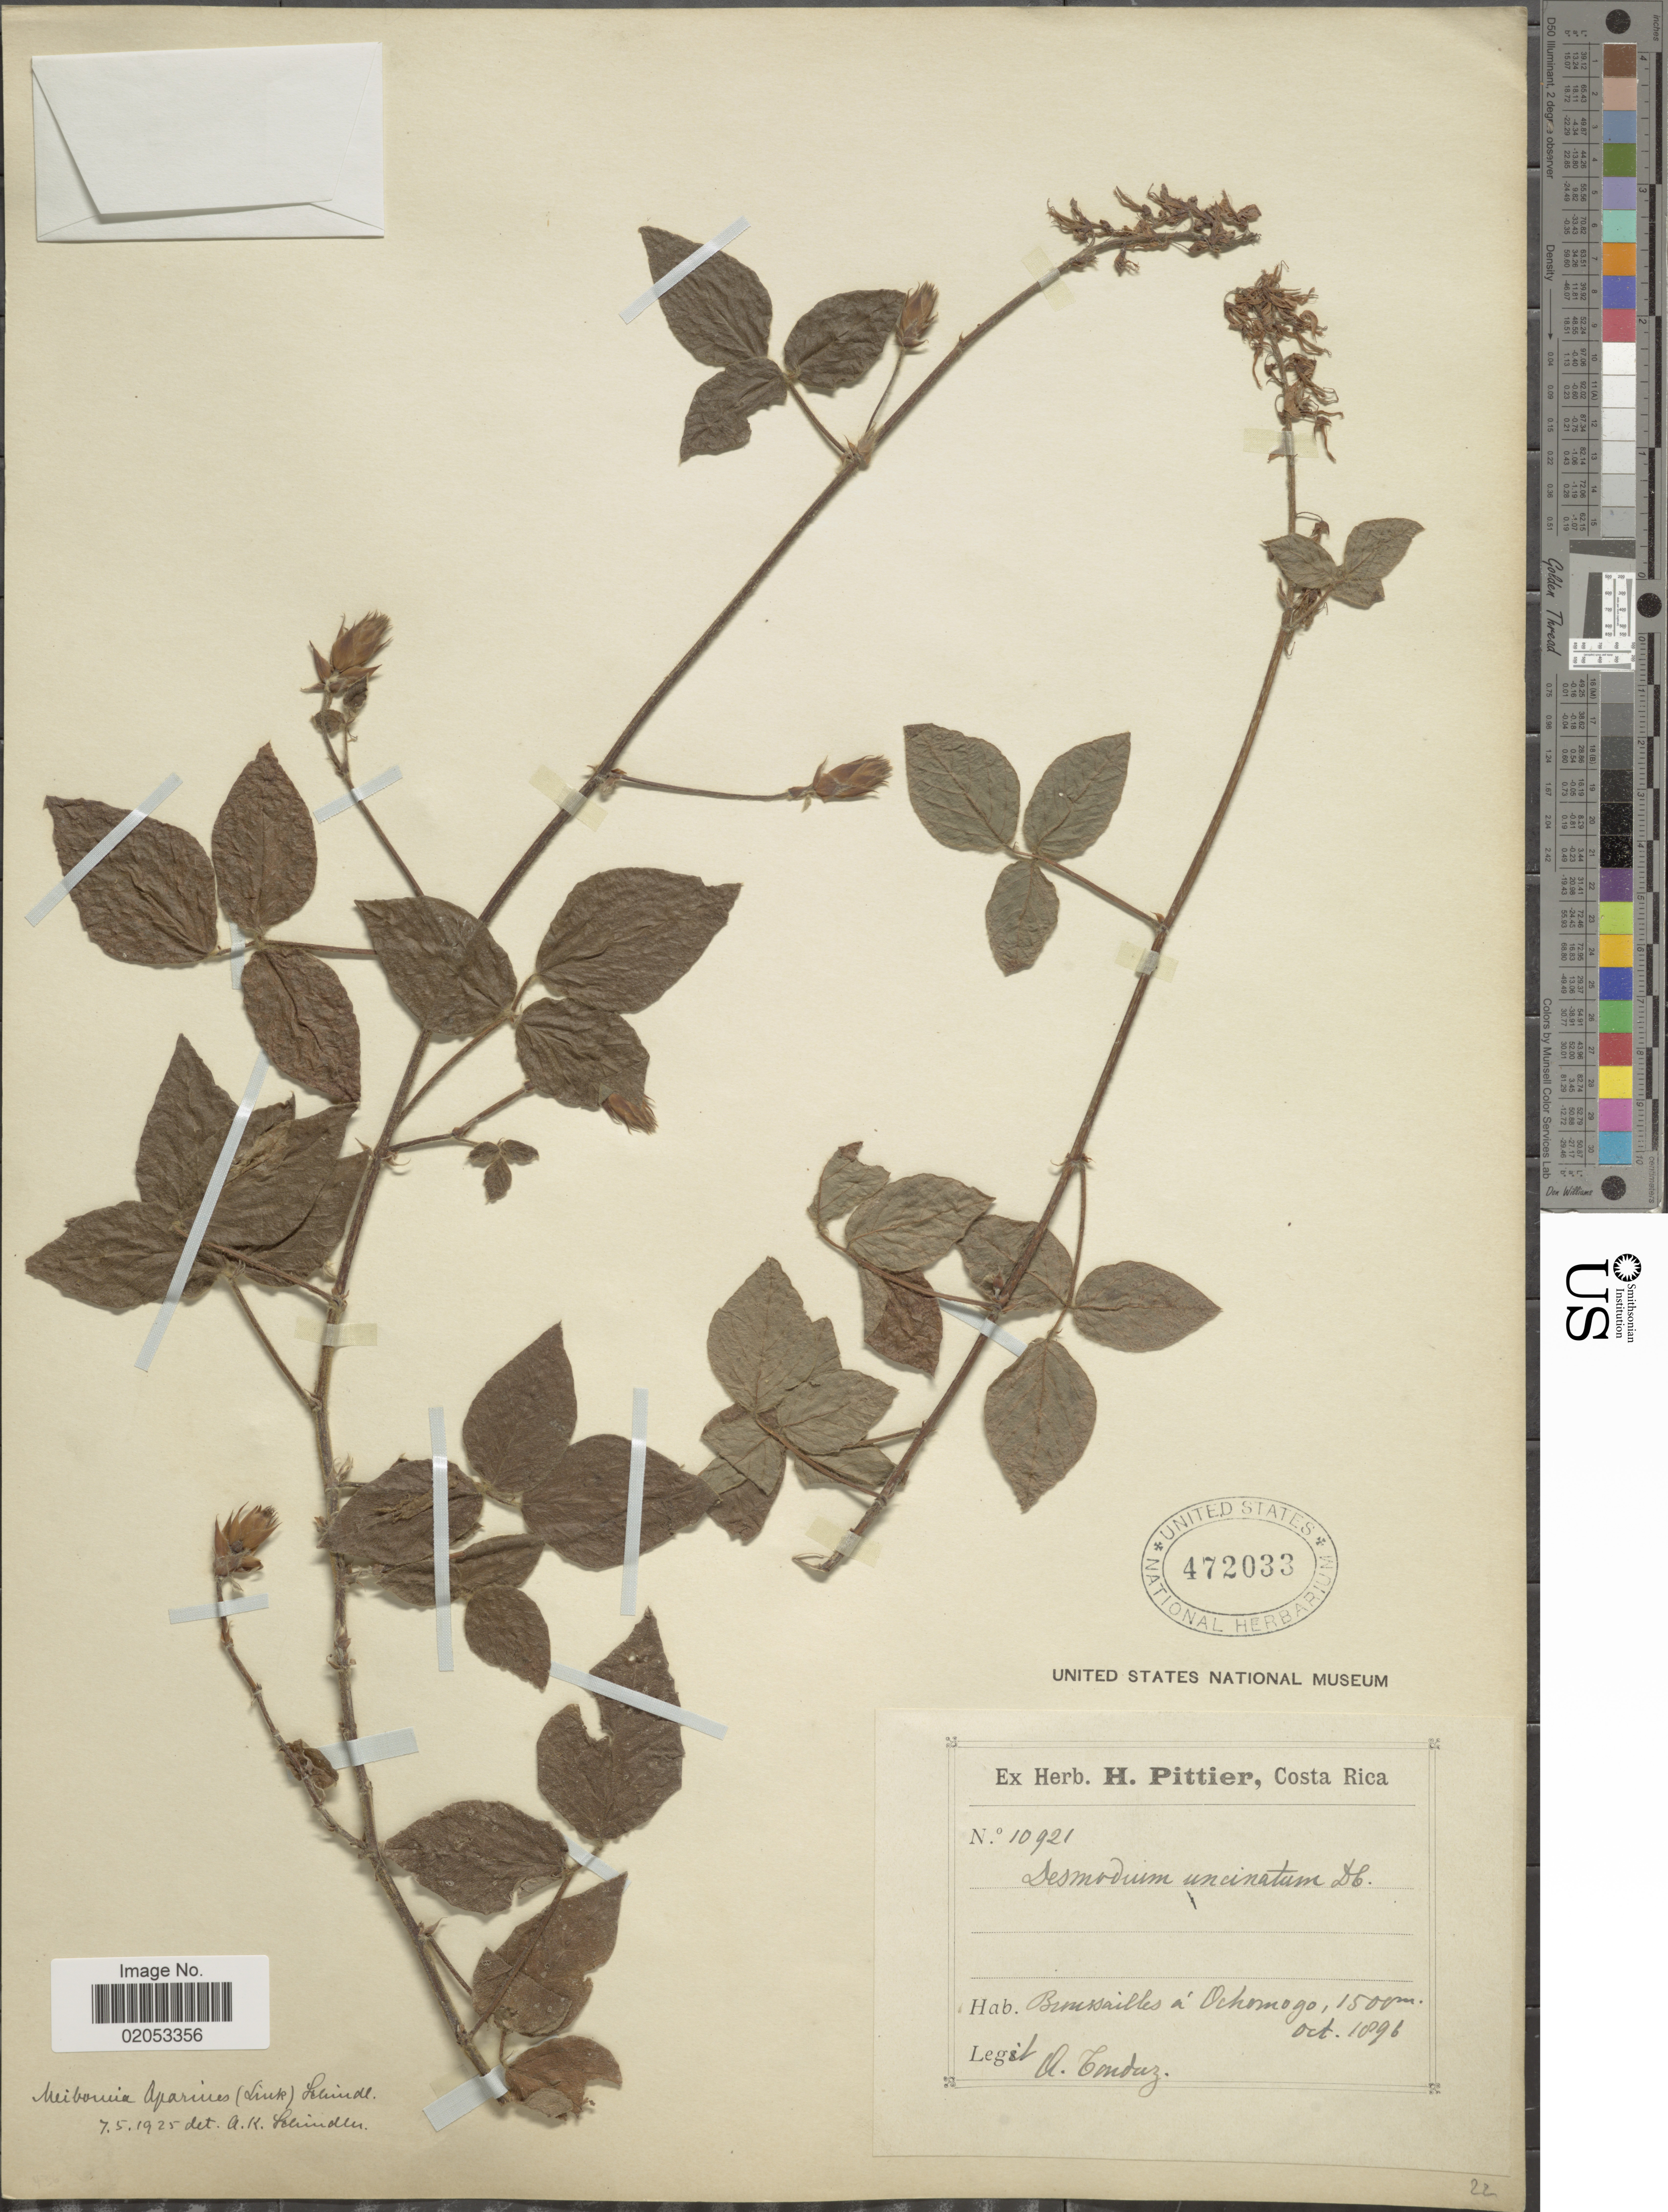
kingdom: Plantae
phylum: Tracheophyta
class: Magnoliopsida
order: Fabales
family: Fabaceae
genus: Desmodium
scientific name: Desmodium aparines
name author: (Link) DC.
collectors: A. Tonduz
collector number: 10921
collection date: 1896-10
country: Costa Rica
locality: Brussailes a Ochomogo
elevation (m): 1500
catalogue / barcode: US 472033